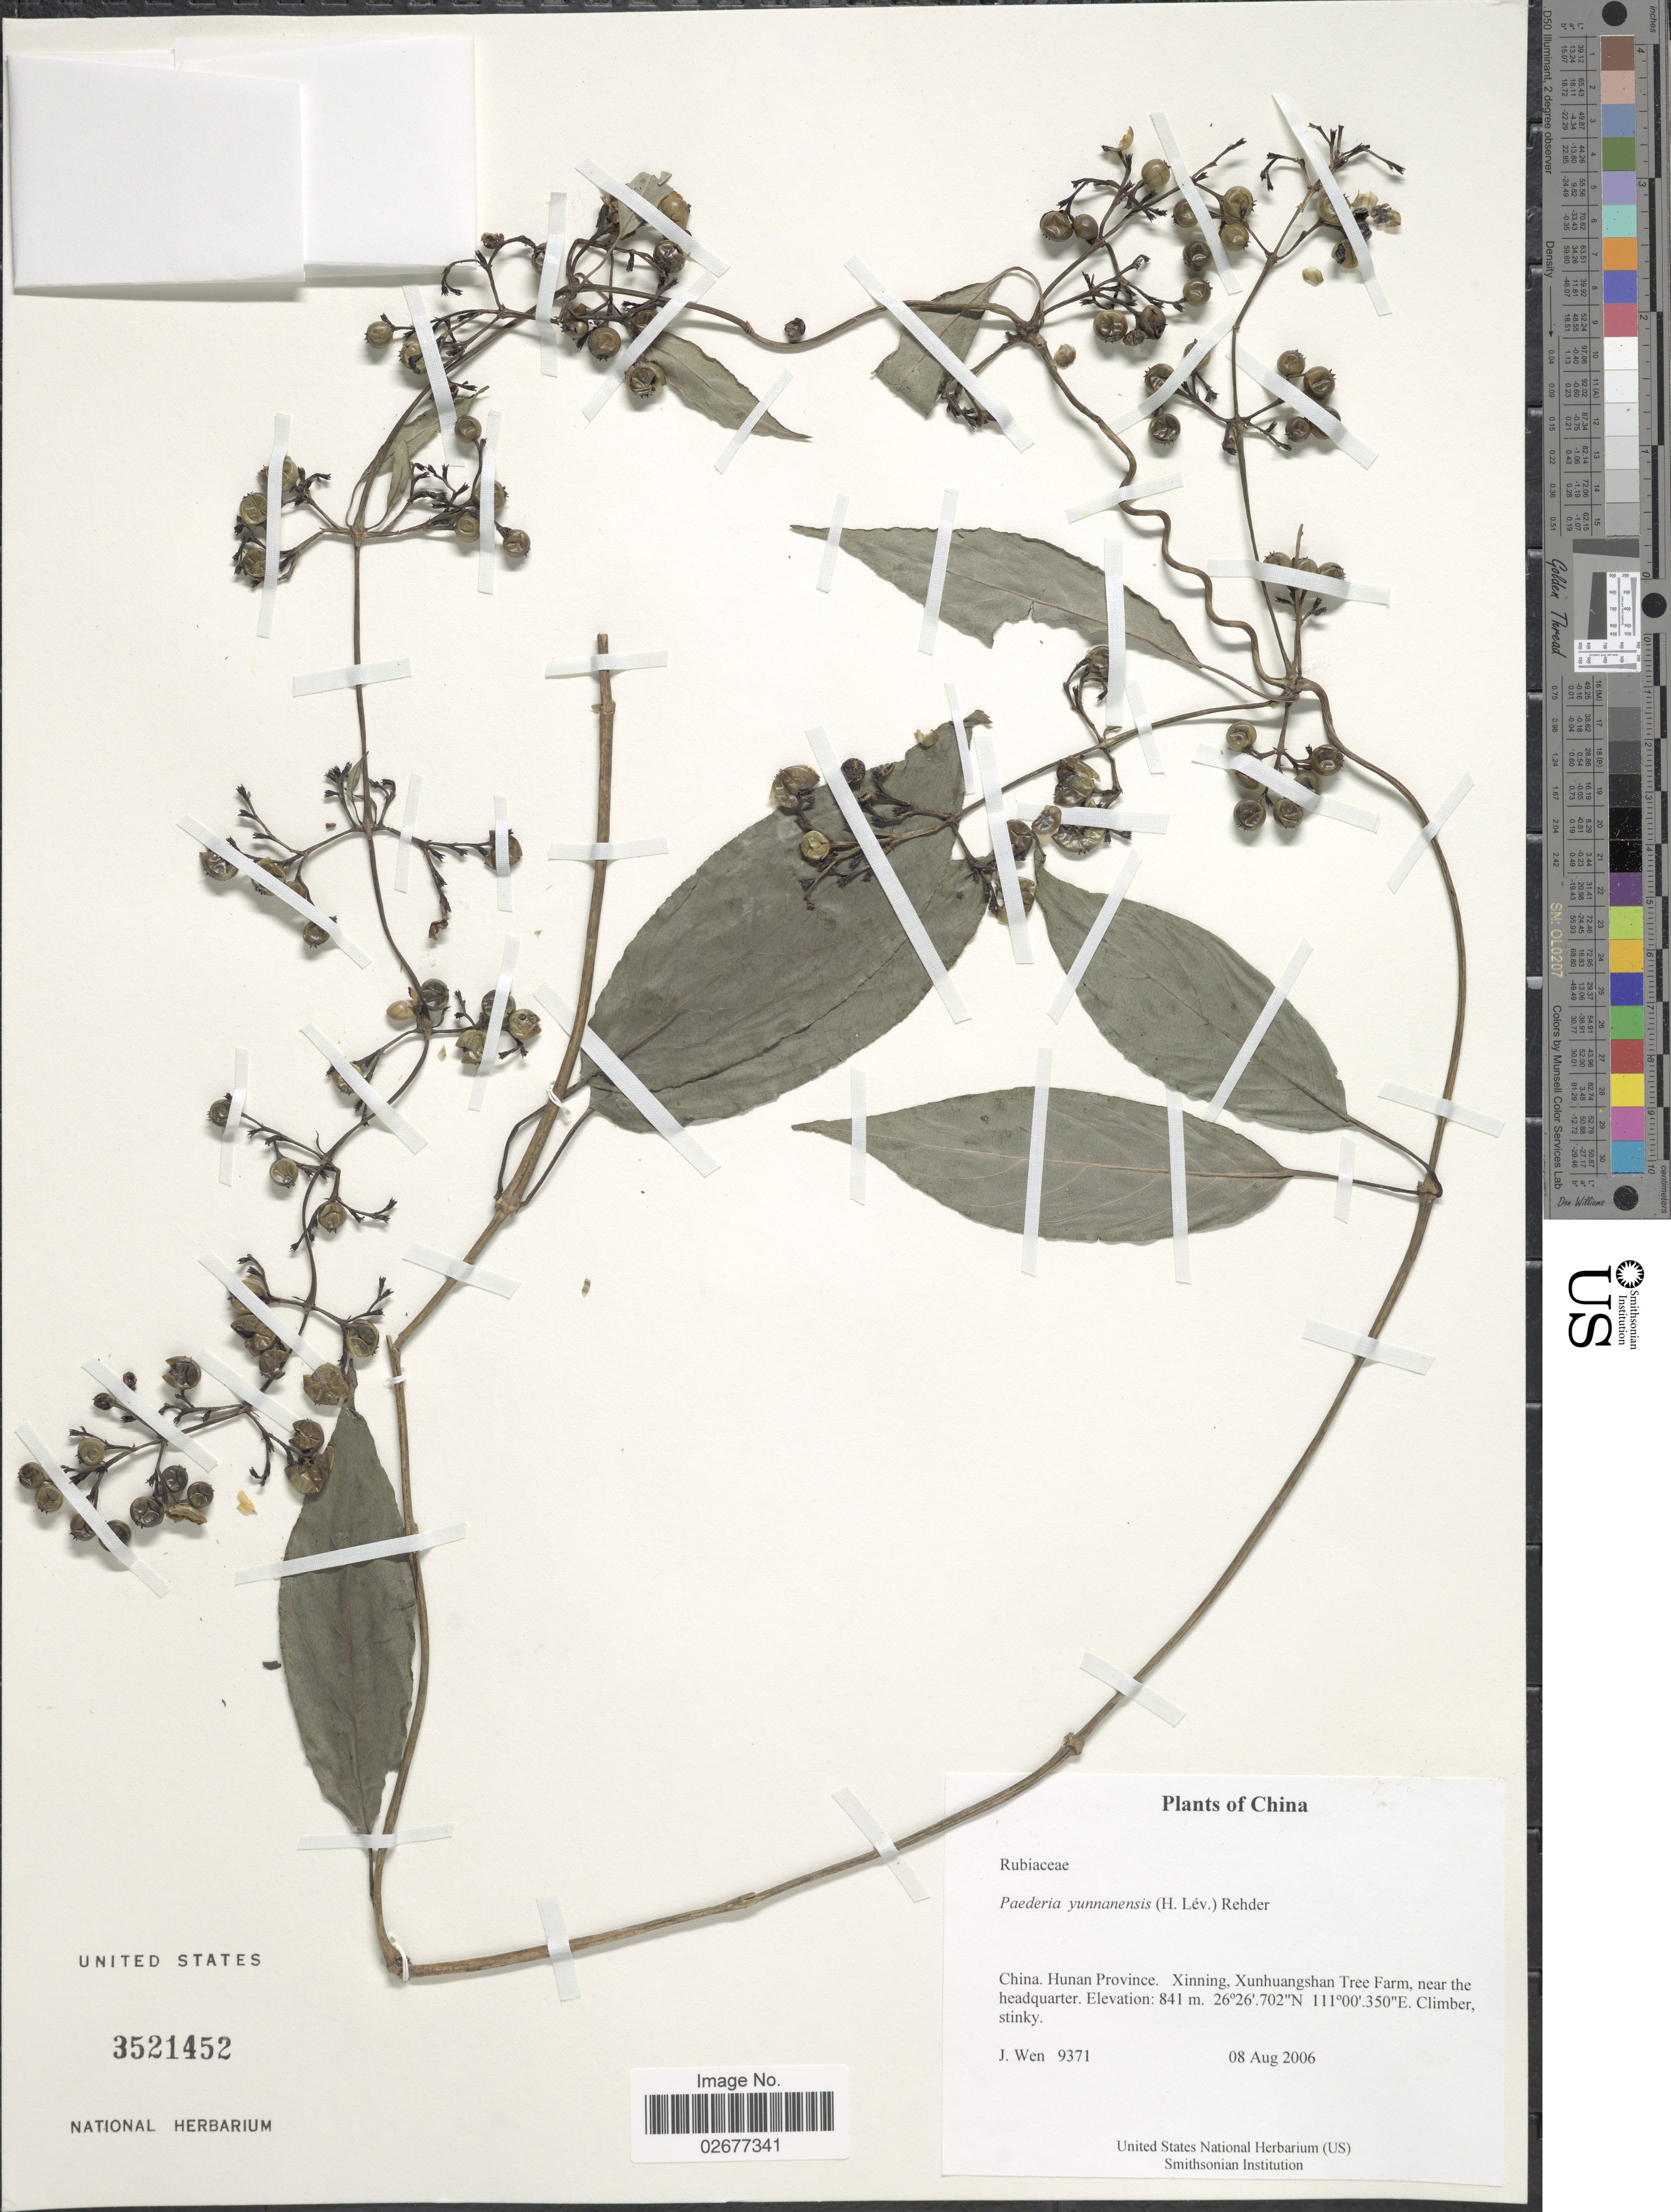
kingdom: Plantae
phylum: Tracheophyta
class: Magnoliopsida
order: Gentianales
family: Rubiaceae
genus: Paederia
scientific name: Paederia cruddasiana subsp. microcarpa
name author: (Kurz) Puff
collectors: J. Wen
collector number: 9371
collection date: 2006-08-08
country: China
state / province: Hunan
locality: Xinning, Xunhuangshan Tree Farm, near the headquarter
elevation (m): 841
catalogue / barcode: US 3521452